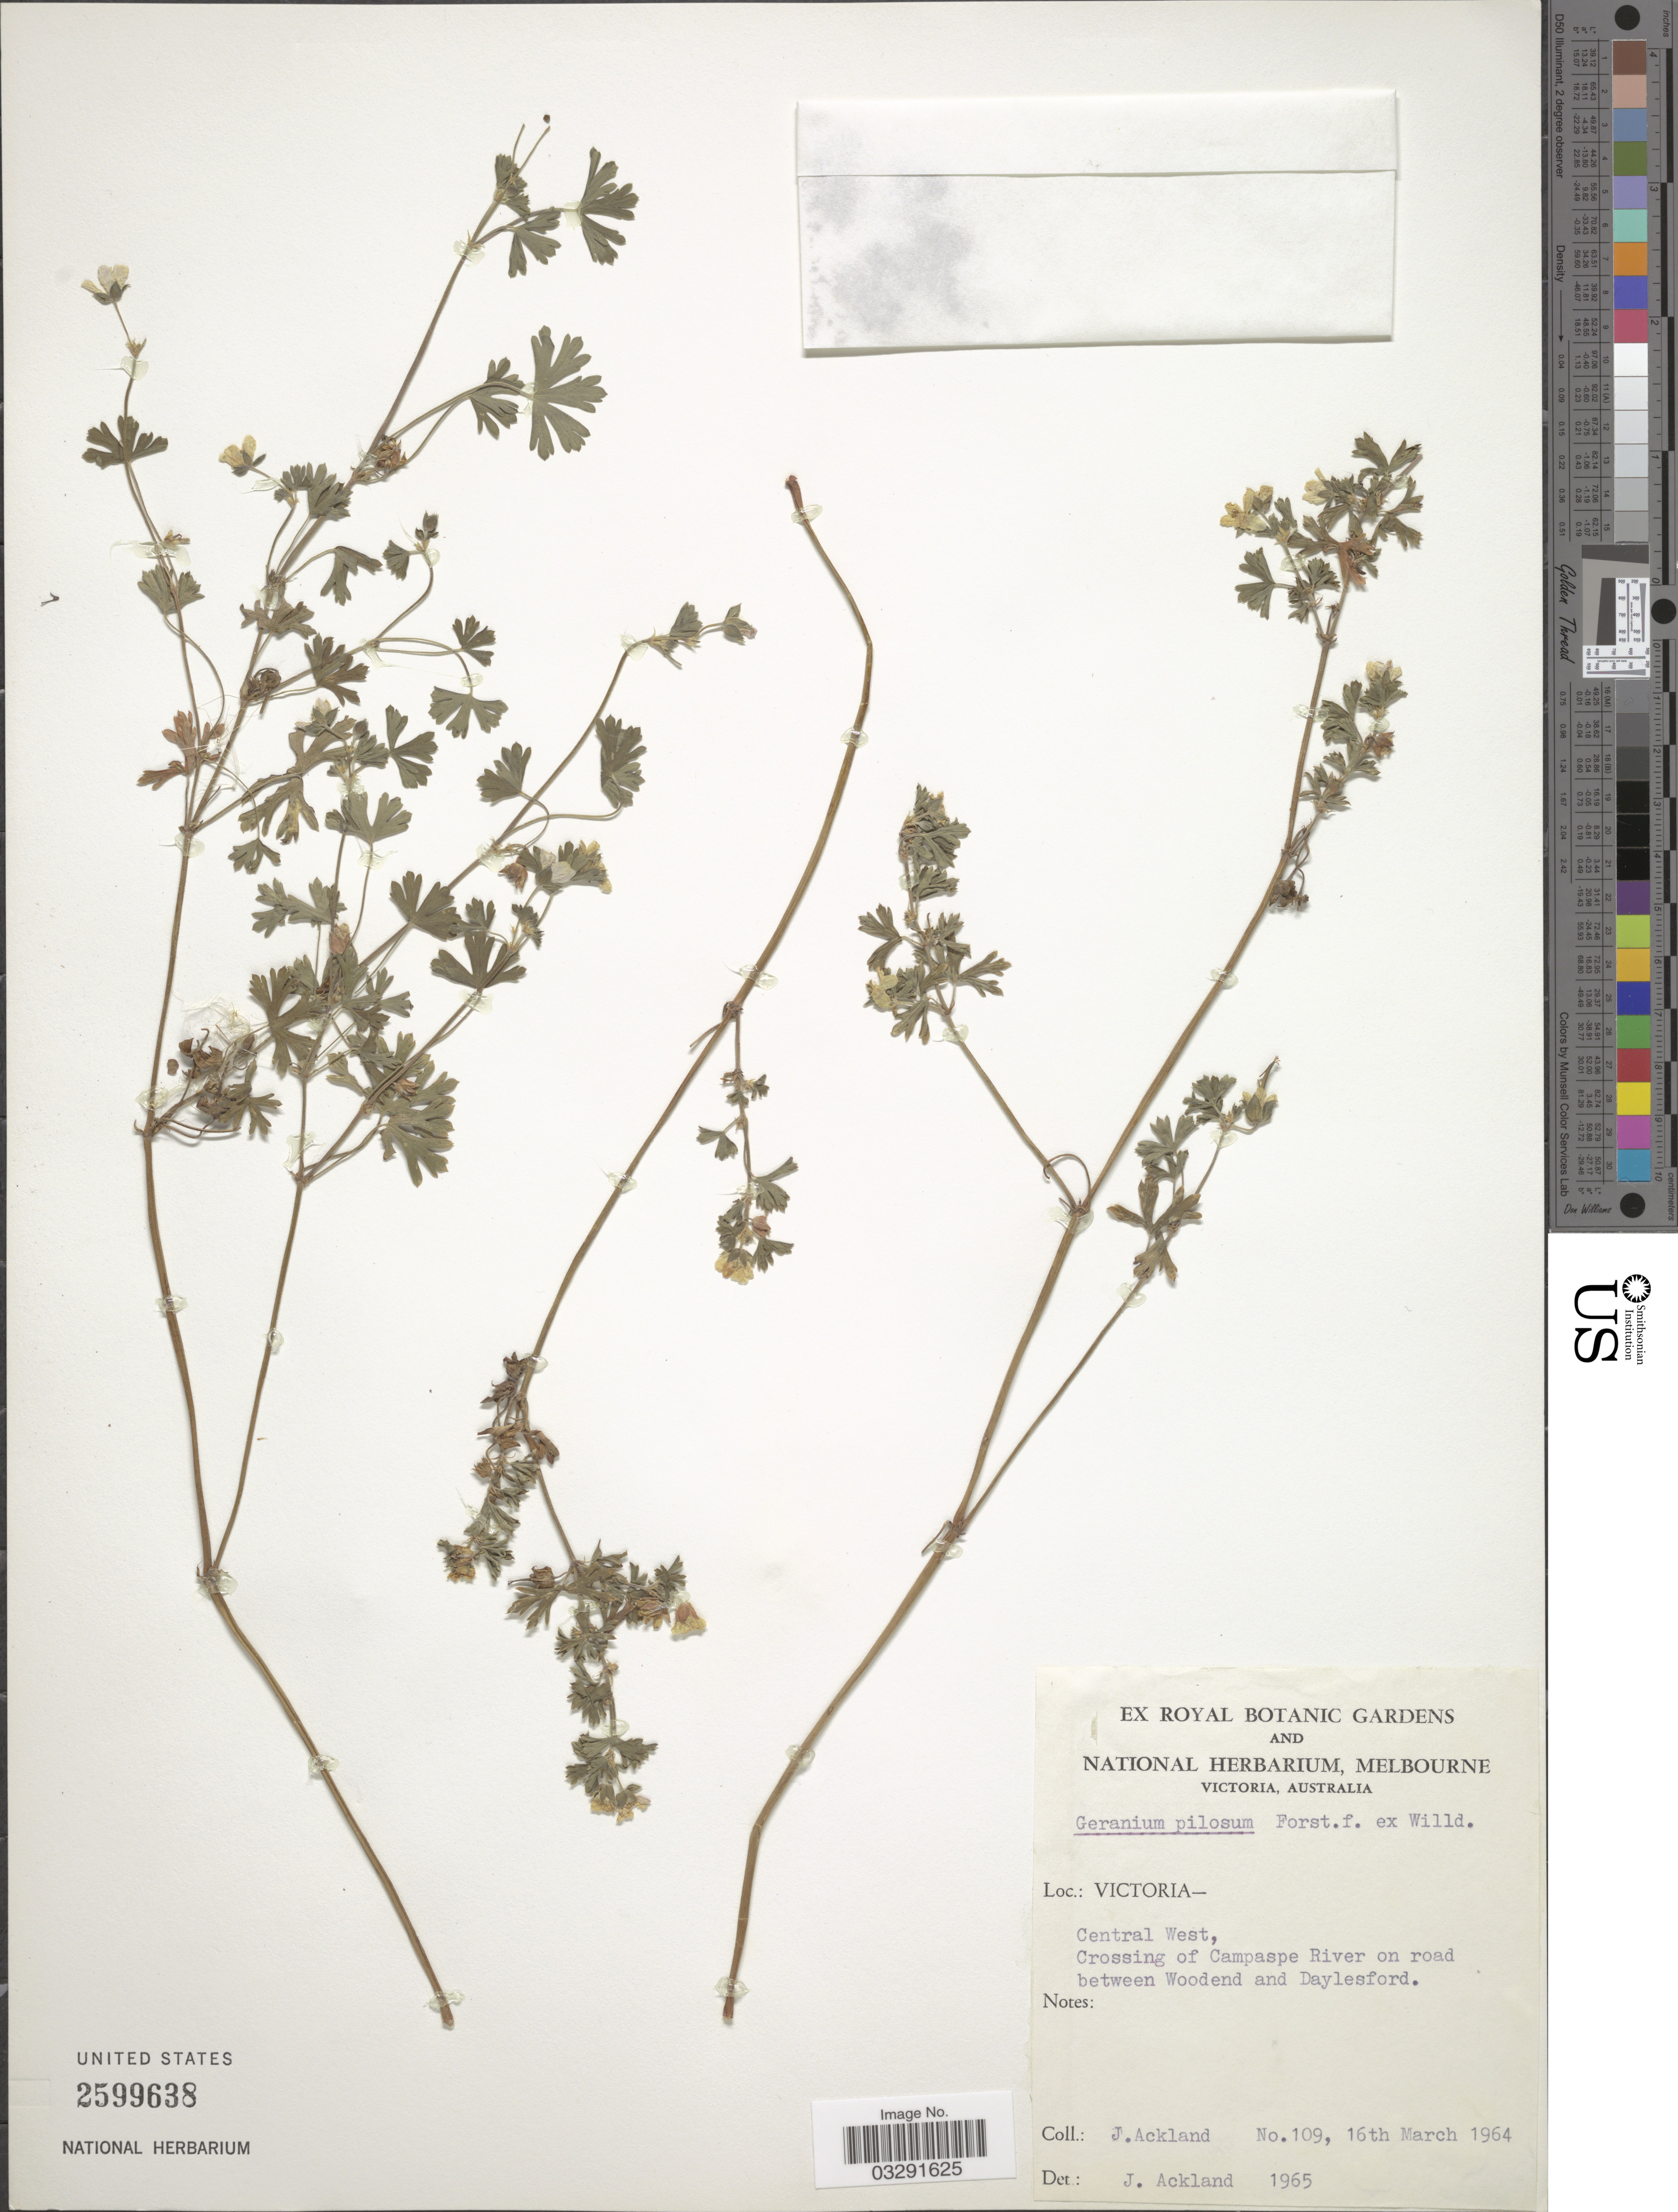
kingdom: Plantae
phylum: Tracheophyta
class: Magnoliopsida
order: Geraniales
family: Geraniaceae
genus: Geranium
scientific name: Geranium pilosum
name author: Cav.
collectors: J. J. Ackland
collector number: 109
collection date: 1964-03-16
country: Australia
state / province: Victoria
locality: Central West, Crossing of Campaspe River on road between Woodend and Daylesford.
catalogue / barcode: US 2599638